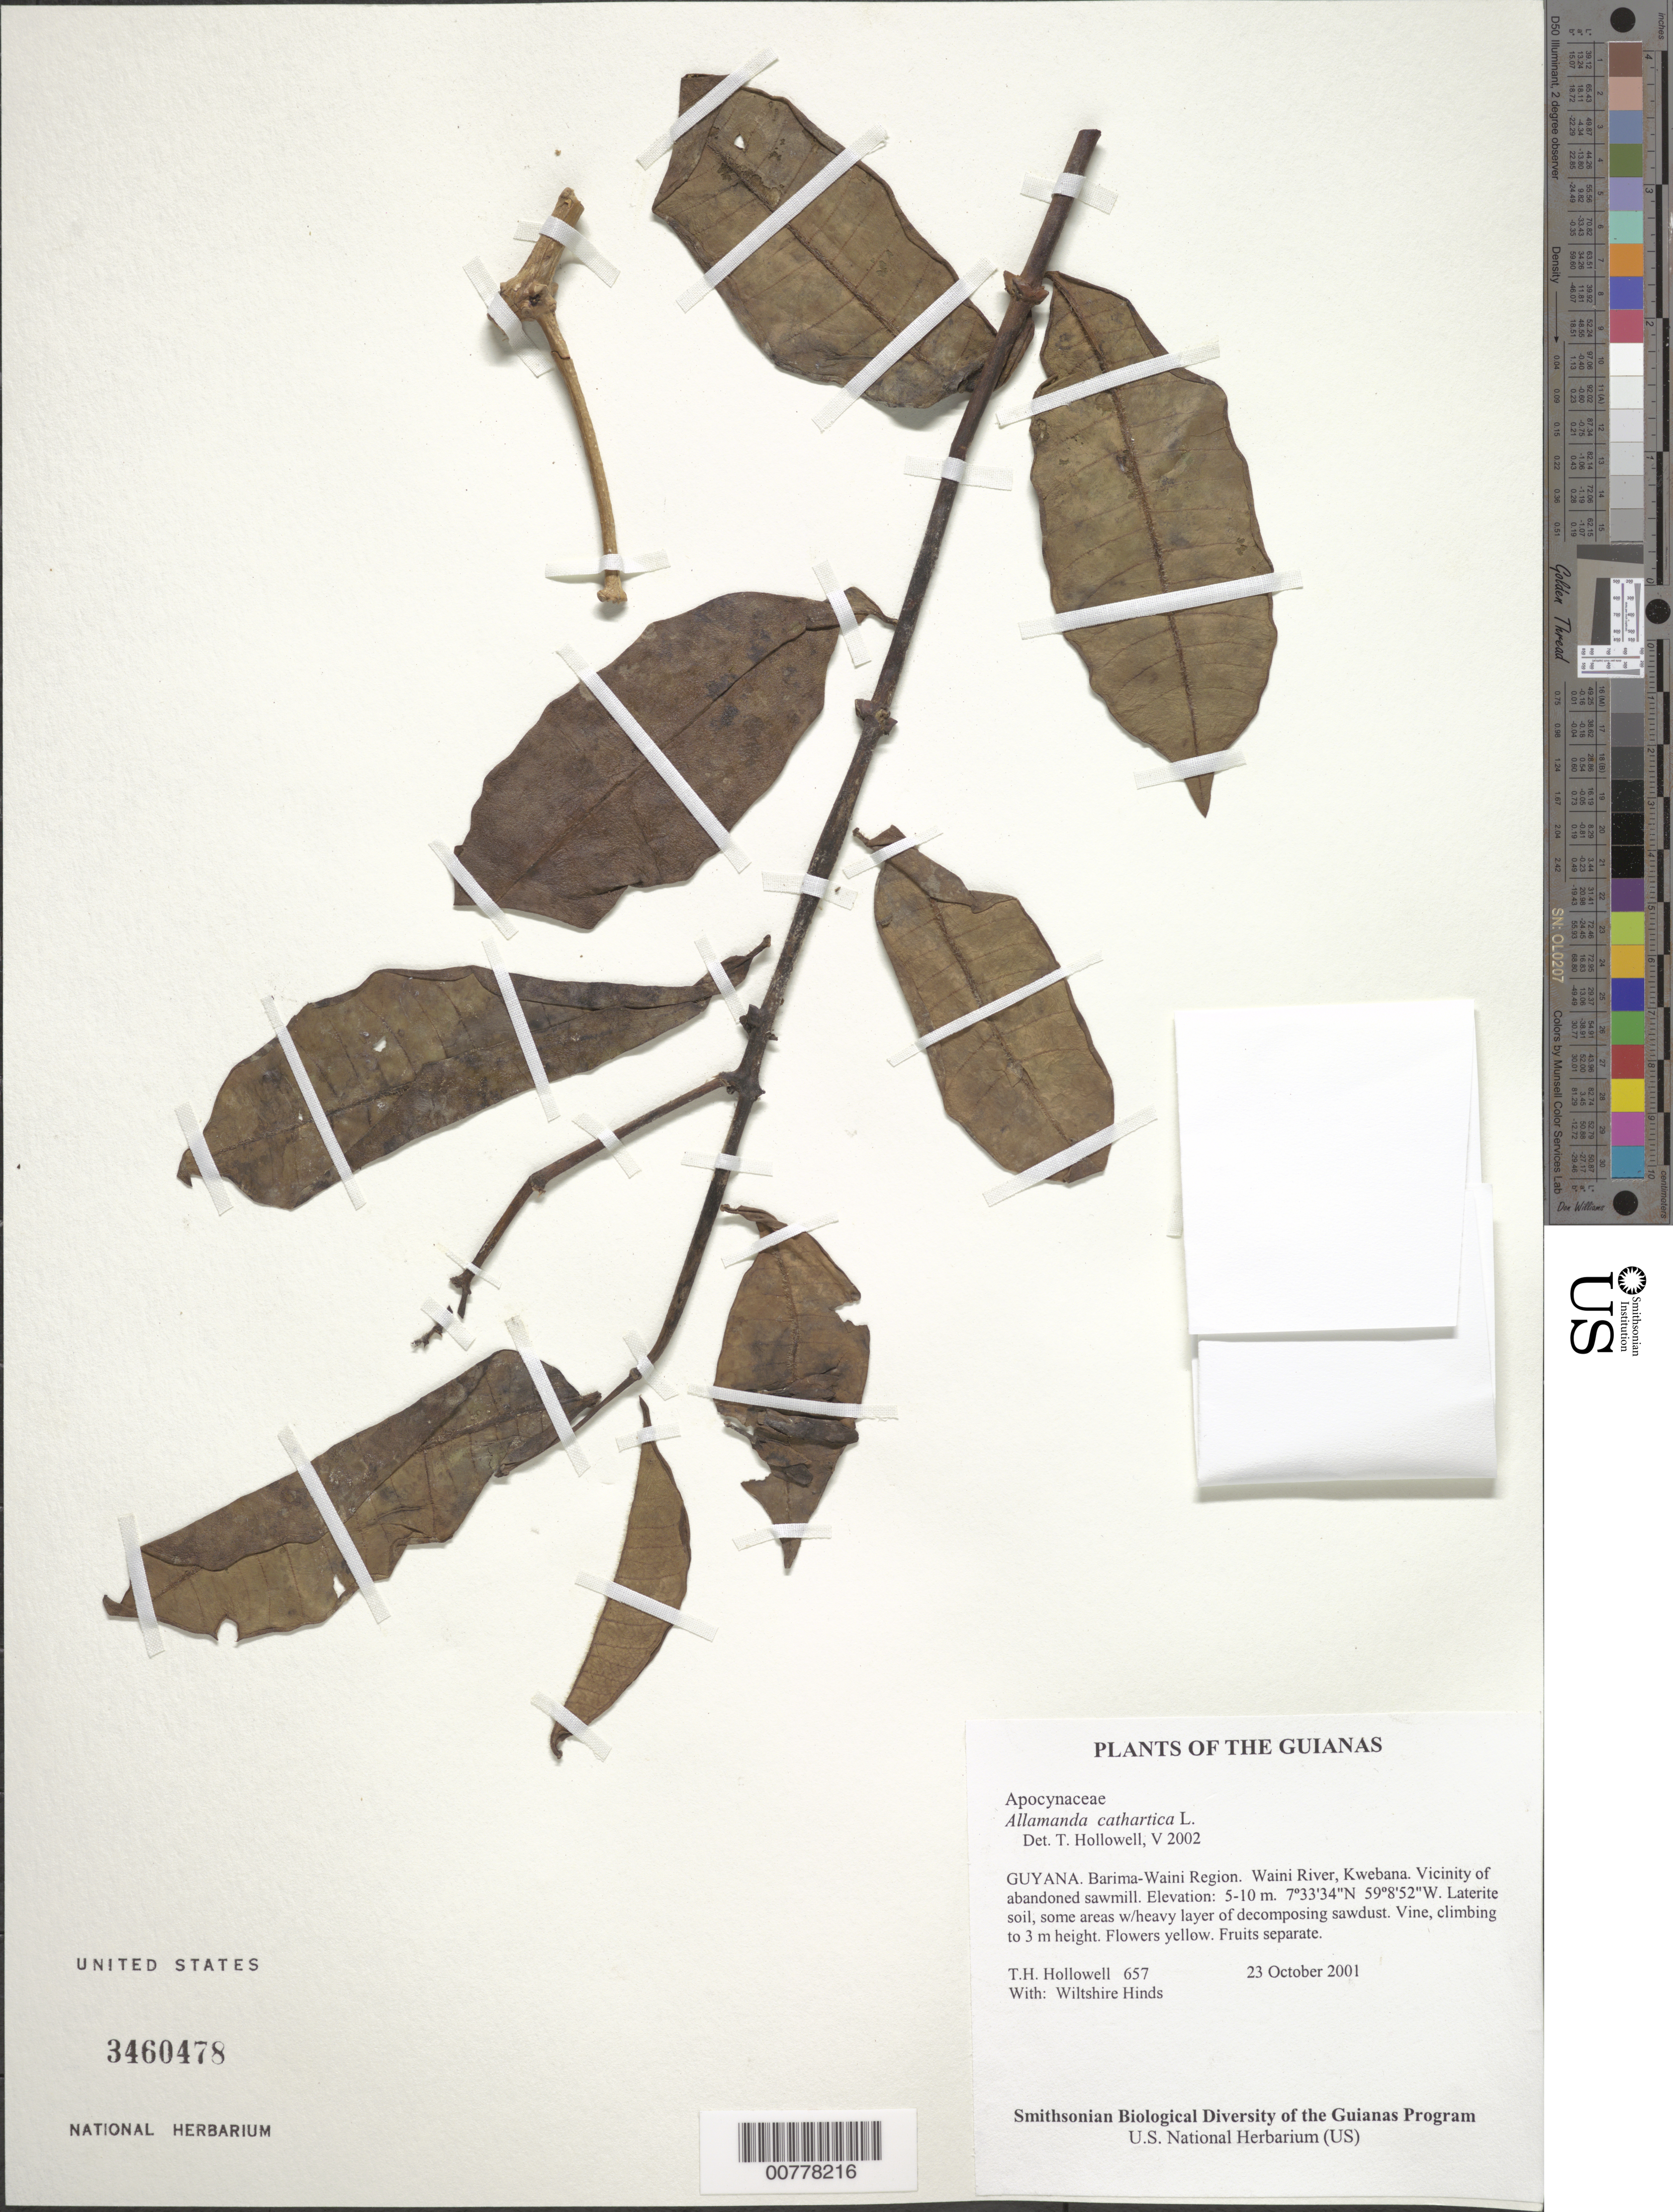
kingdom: Plantae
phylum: Tracheophyta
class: Magnoliopsida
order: Gentianales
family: Apocynaceae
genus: Allamanda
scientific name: Allamanda cathartica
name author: L.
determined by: Hollowell, T. H., (BOT), Smithsonian Institution - National Museum of Natural History (UNITED STATES)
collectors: T. Hollowell & W. Hinds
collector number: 657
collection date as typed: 23 October 2001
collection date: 2001-10-23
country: Guyana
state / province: Barima-Waini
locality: Waini River, Kwebana. Vicinity of abandoned sawmill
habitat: Laterite soil, some areas w/heavy layer of decomposing sawdust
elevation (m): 5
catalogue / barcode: US 3460478